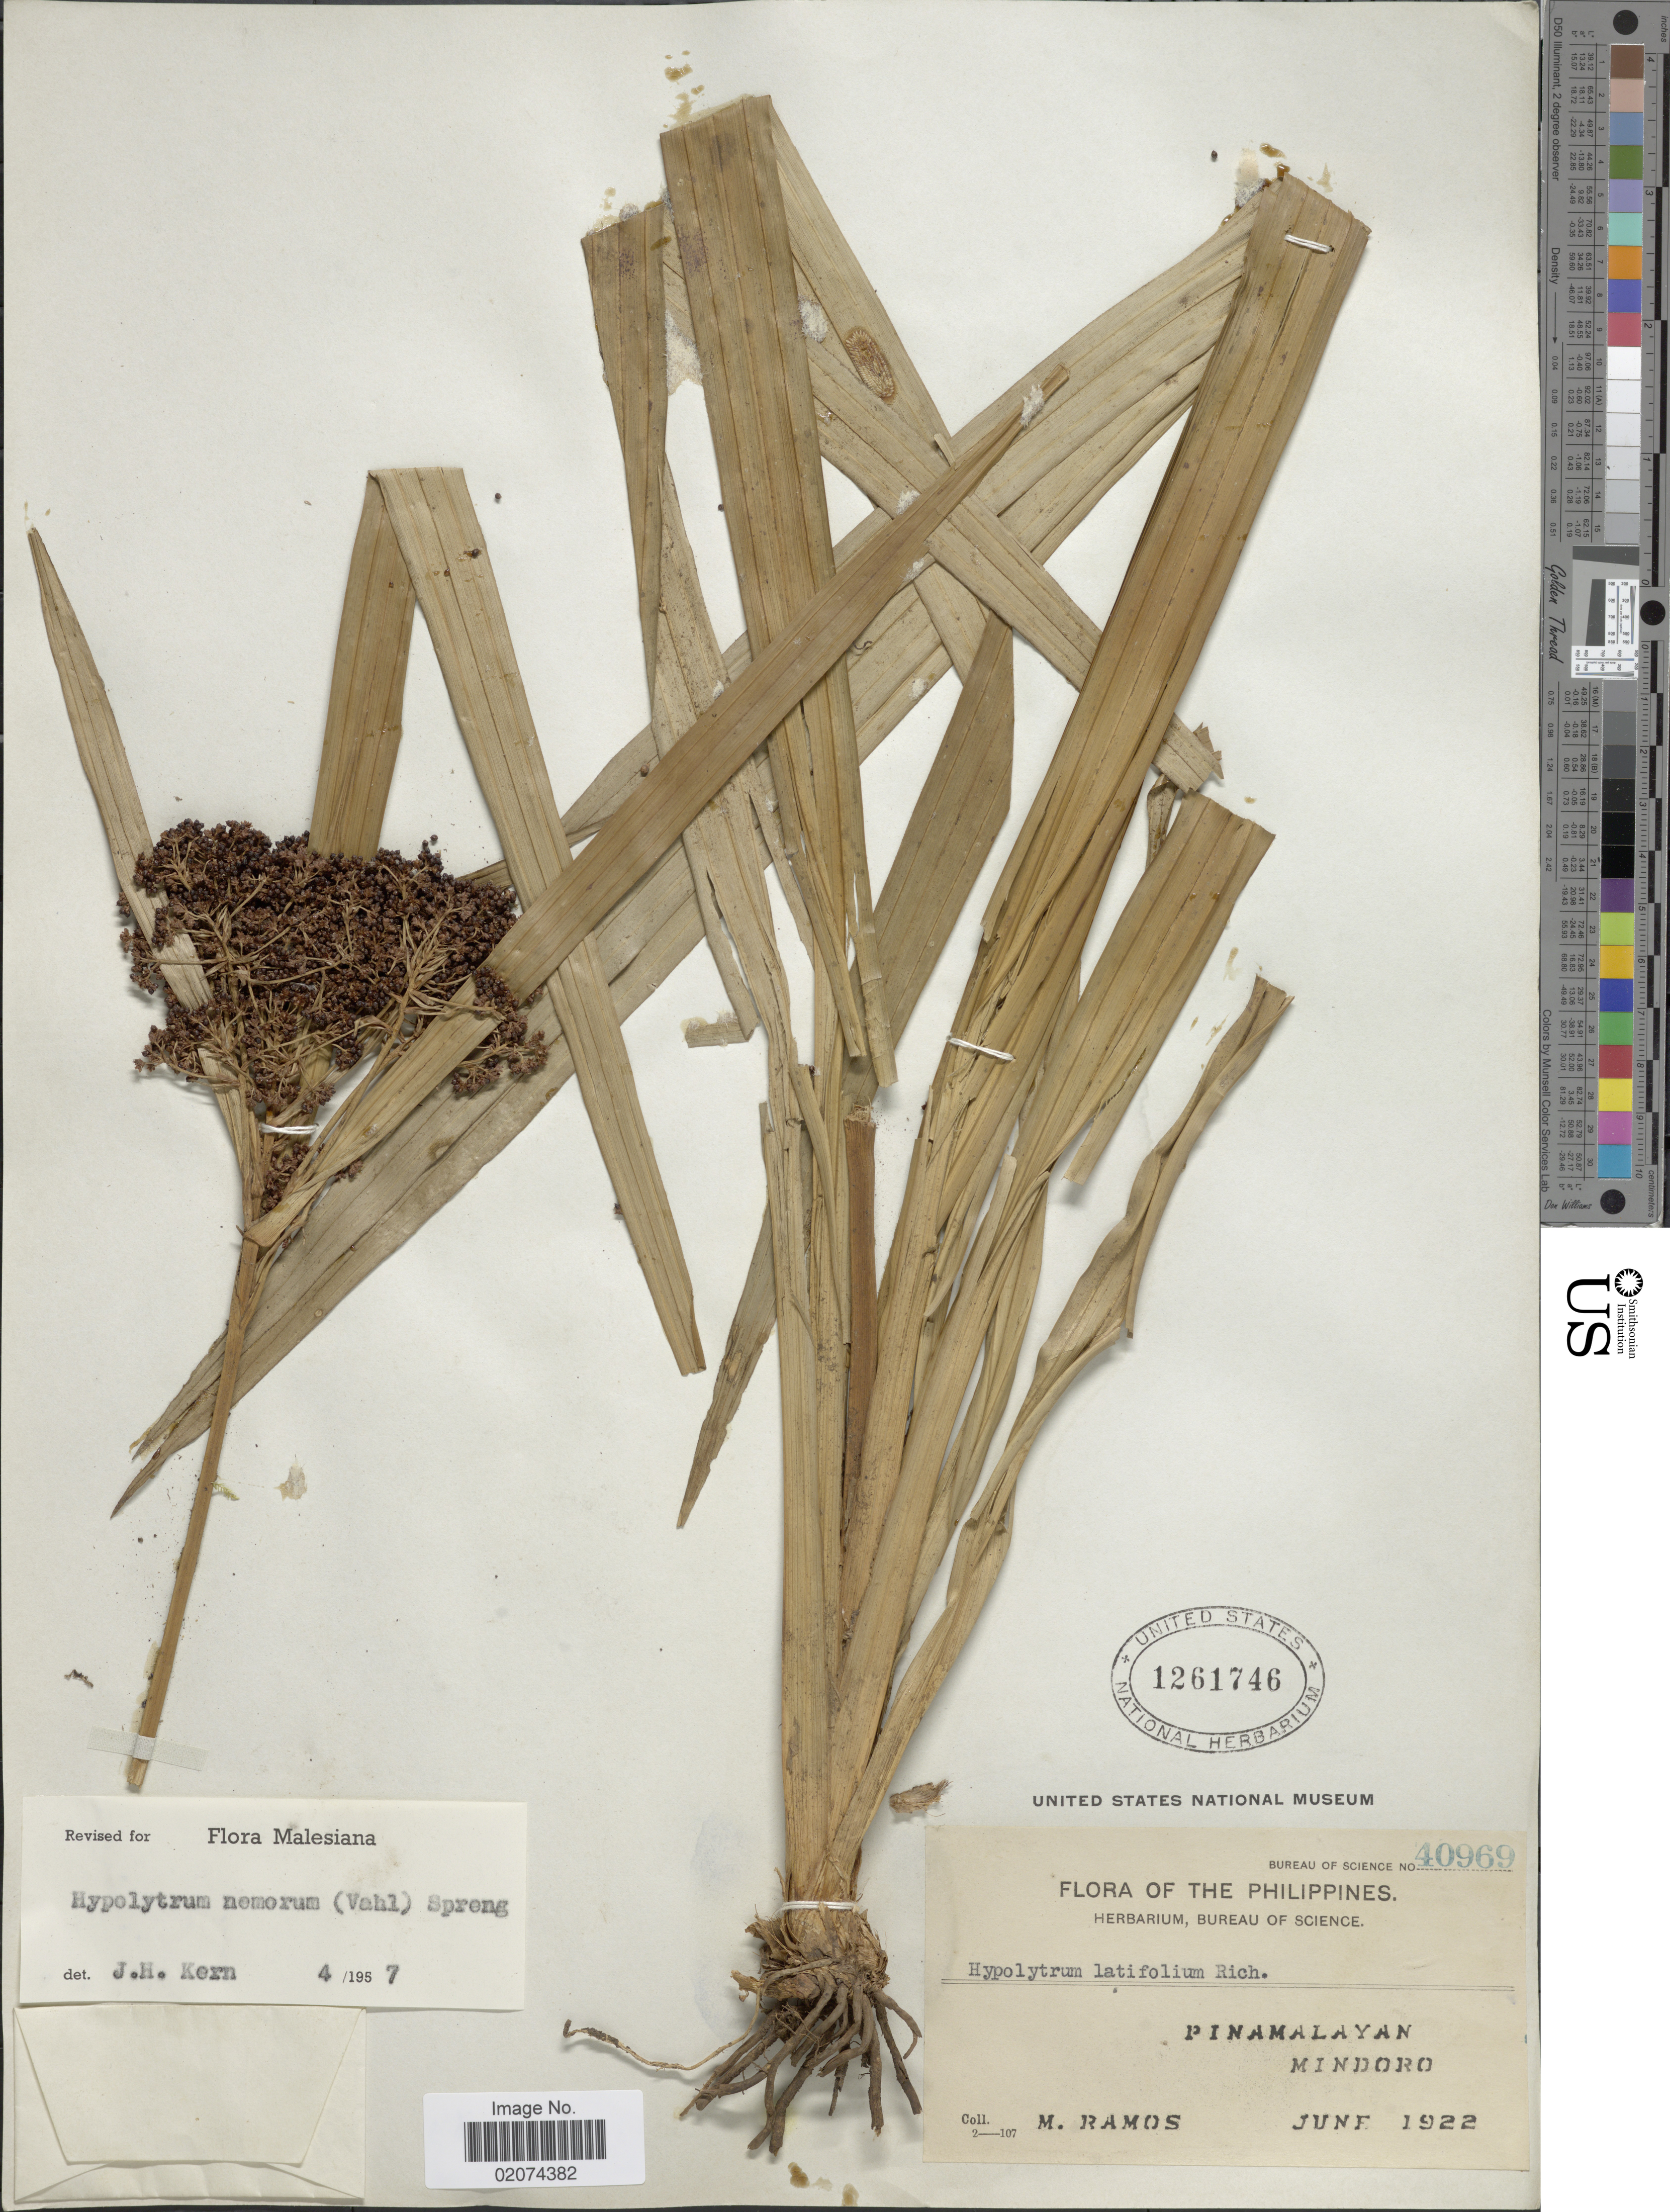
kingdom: Plantae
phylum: Tracheophyta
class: Liliopsida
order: Poales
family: Cyperaceae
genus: Hypolytrum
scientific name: Hypolytrum nemorum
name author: (Vahl) Spreng.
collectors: M. Ramos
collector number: Bureau of Science40969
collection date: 1922-06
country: Philippines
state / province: Mimaropa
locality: Pinamalayan, Mindoro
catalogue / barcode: US 1261746